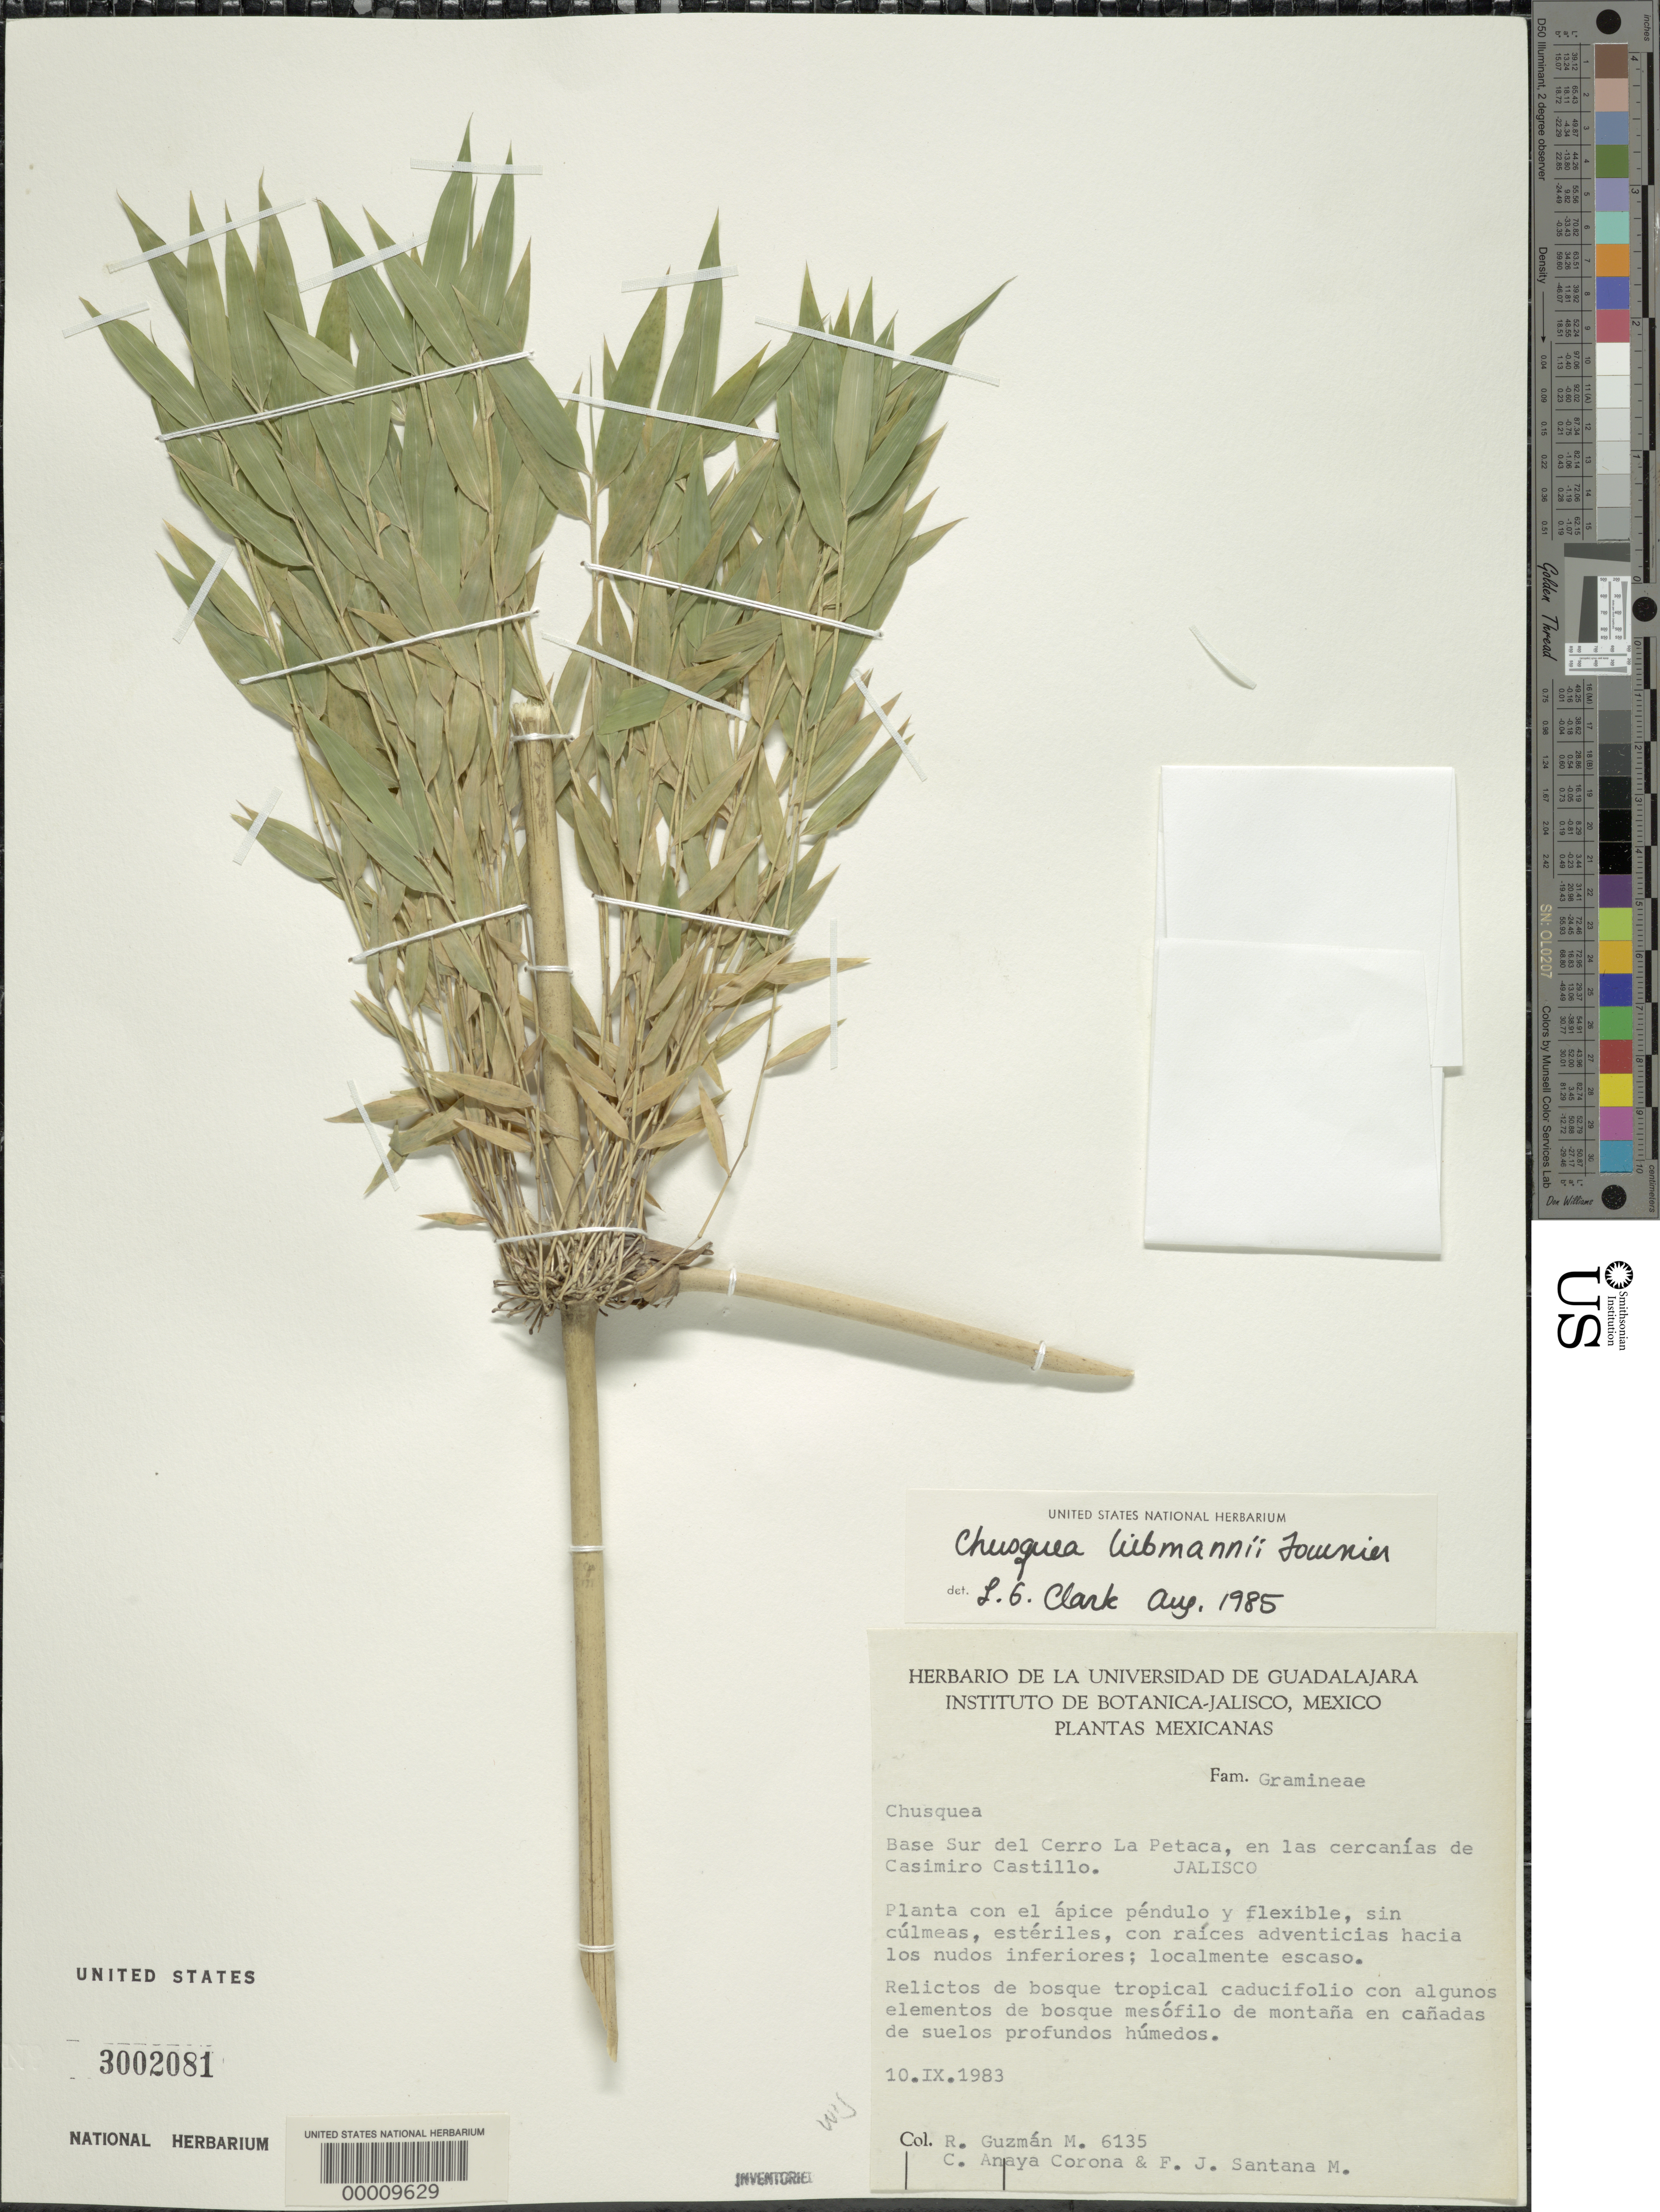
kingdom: Plantae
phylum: Tracheophyta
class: Liliopsida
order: Poales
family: Poaceae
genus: Chusquea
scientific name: Chusquea liebmannii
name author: E. Fourn.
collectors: R. Guzman-M., C. Corona & F. J. Santana M.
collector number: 6135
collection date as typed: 10 Sep 1983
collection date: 1983-09-10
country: Mexico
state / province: Jalisco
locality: Cerro La Petaca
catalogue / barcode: US 3002081